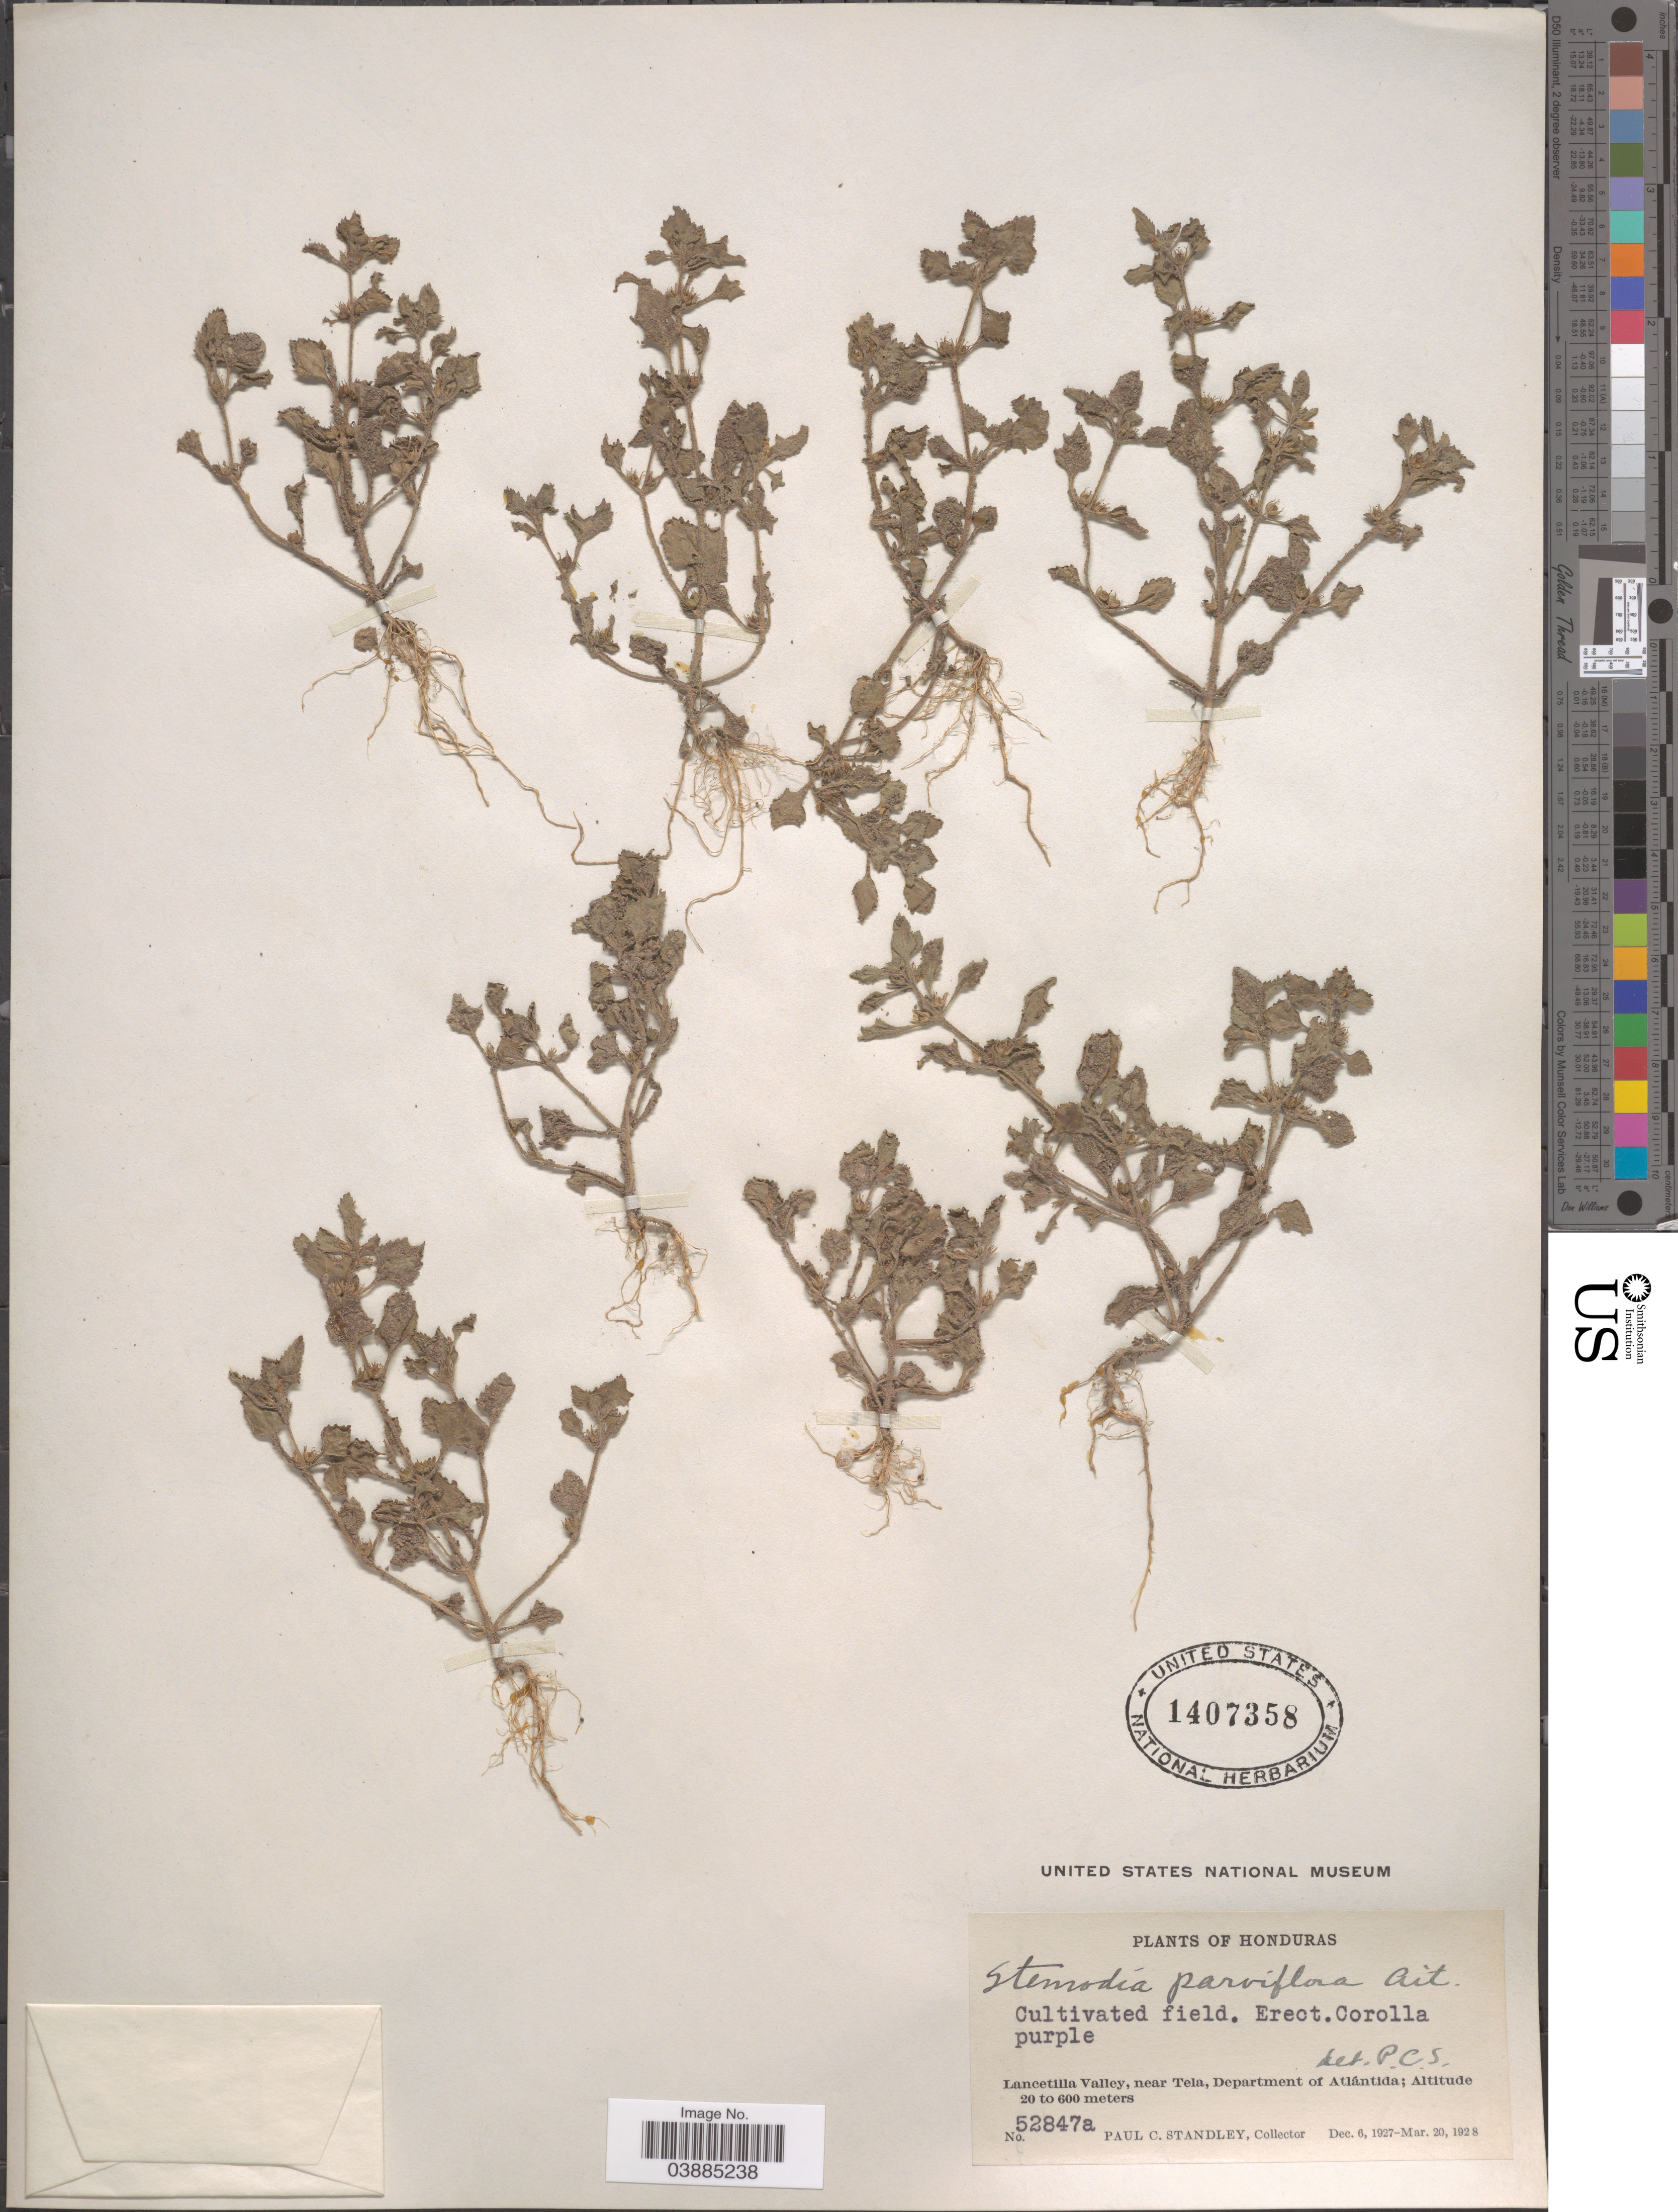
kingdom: Plantae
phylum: Tracheophyta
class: Magnoliopsida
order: Lamiales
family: Plantaginaceae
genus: Stemodia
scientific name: Stemodia parviflora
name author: W.T. Aiton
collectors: P. C. Standley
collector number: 52847a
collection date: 1927-12-06/1928-03-20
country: Honduras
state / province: Atlantida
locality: Lancetilla Valley, near Tela, Department of Atlántida.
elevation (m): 20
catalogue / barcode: US 1407358